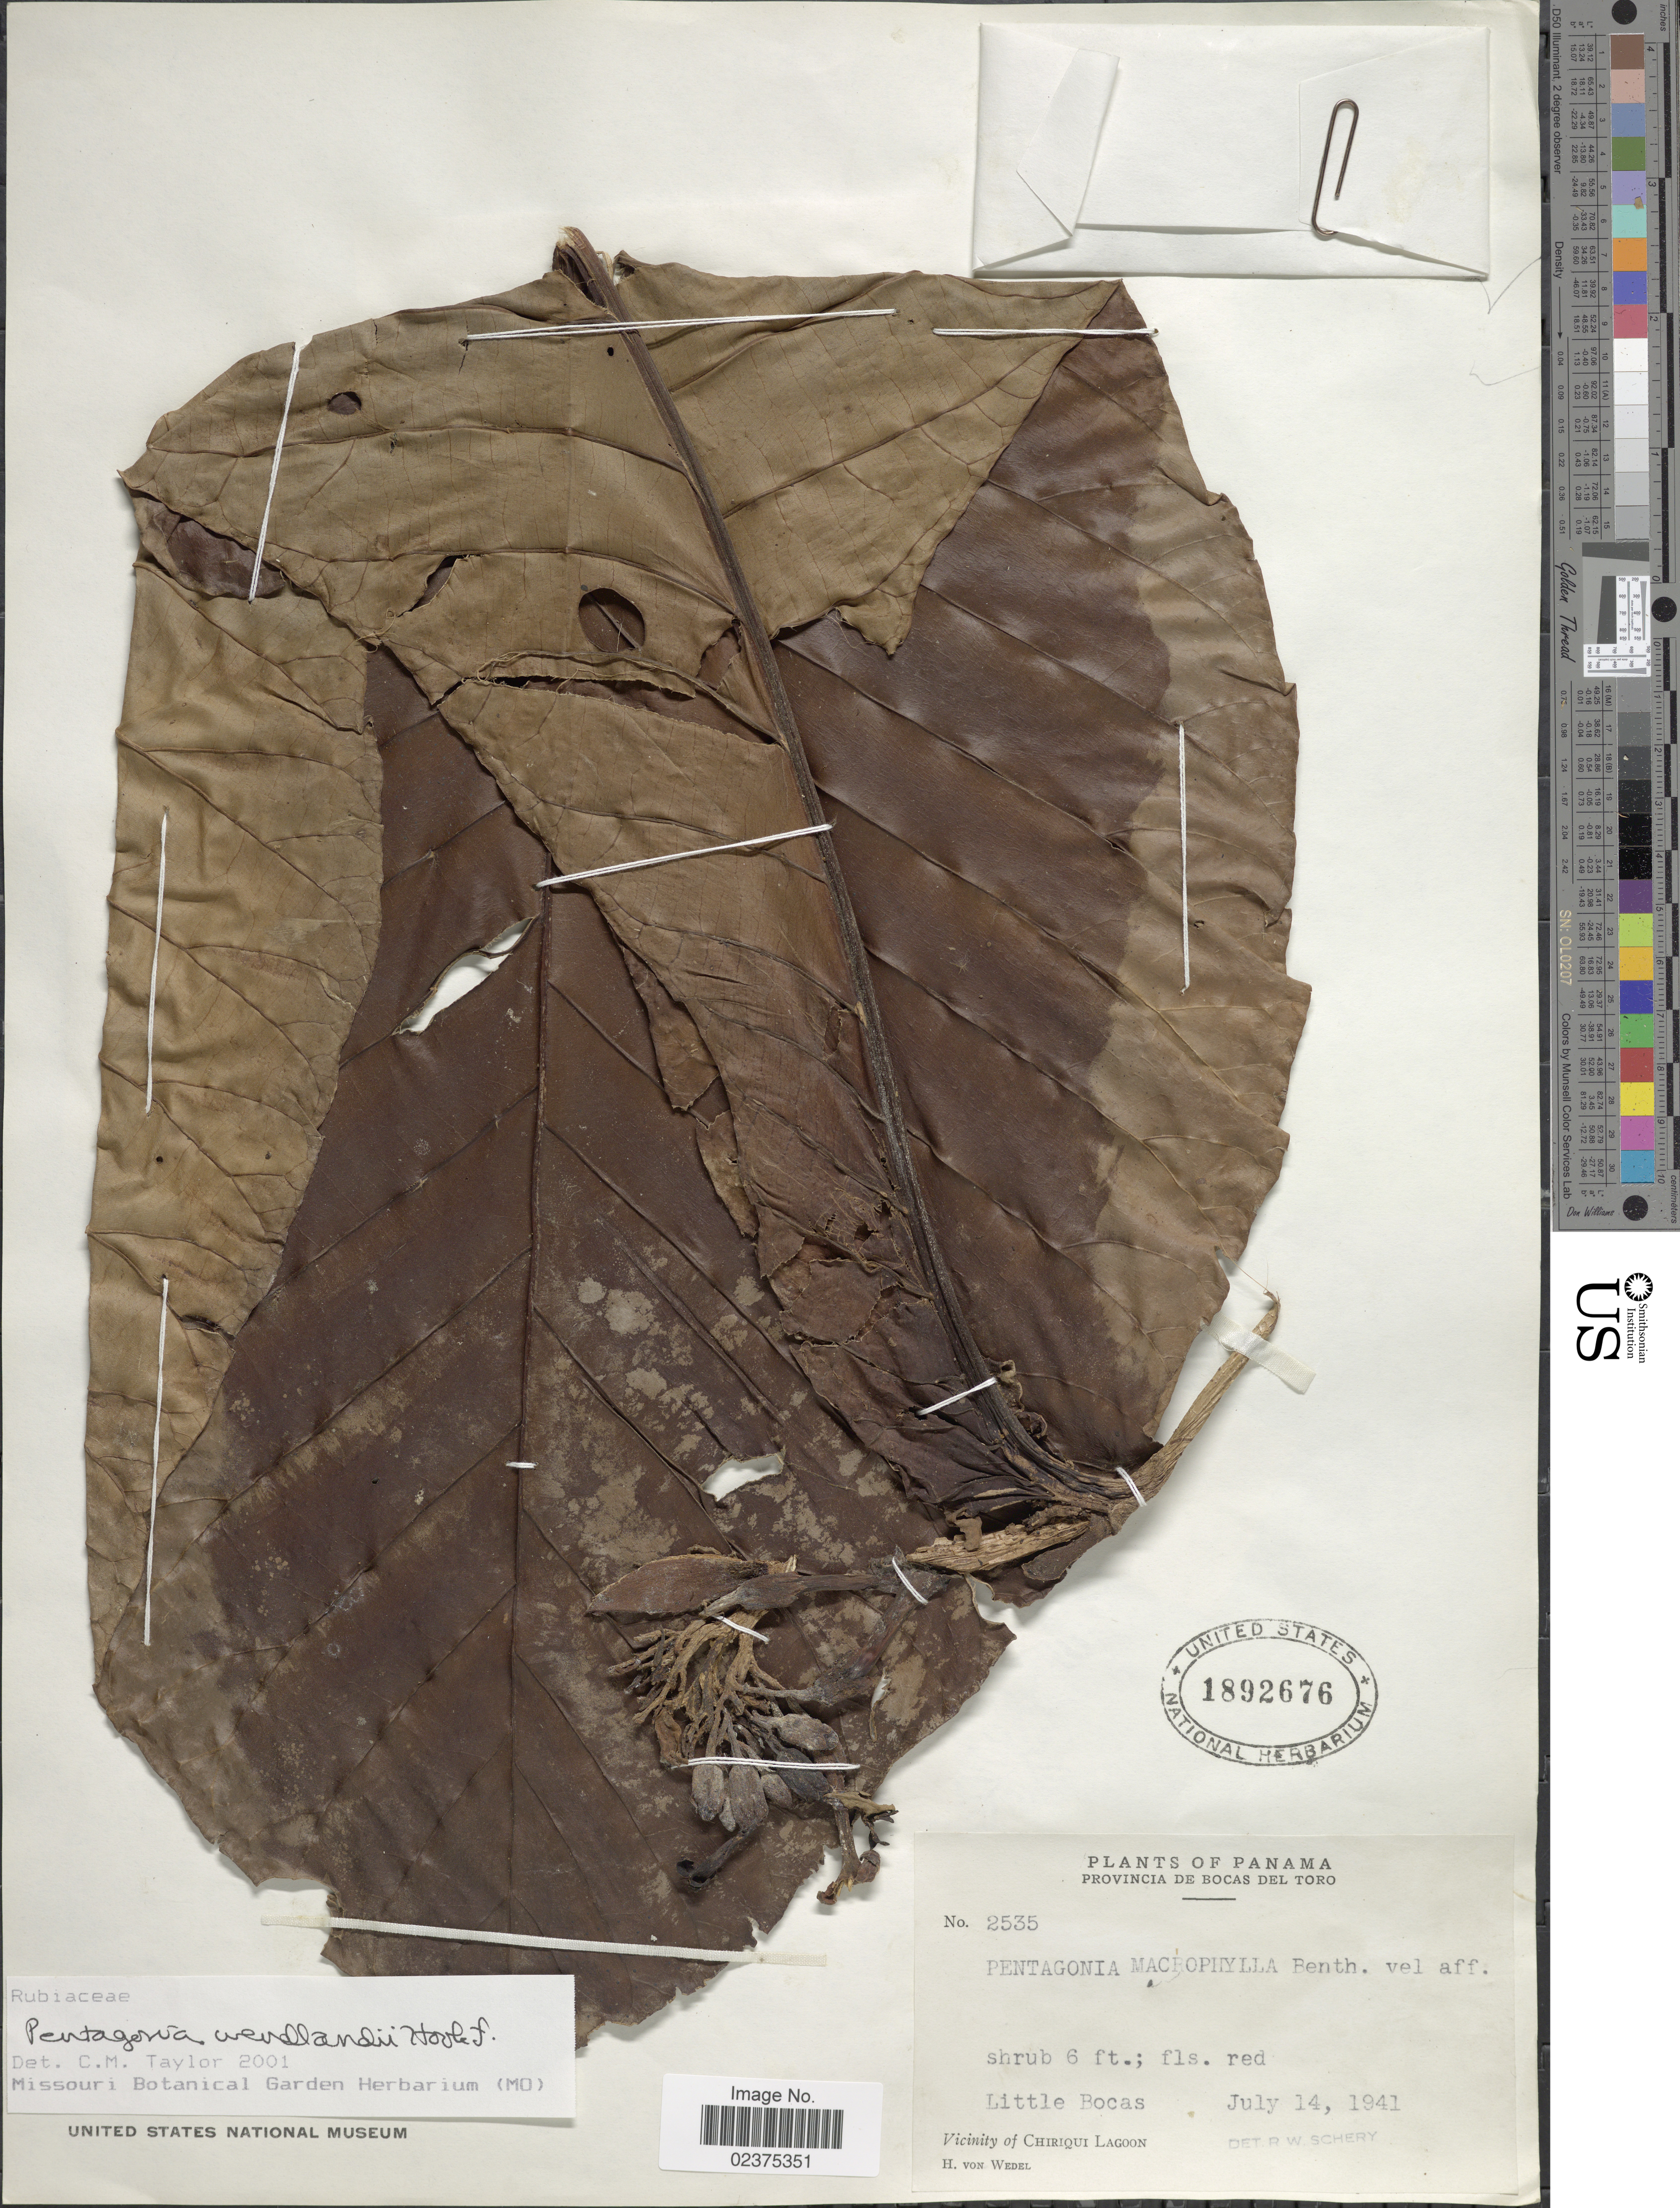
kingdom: Plantae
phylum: Tracheophyta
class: Magnoliopsida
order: Gentianales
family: Rubiaceae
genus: Pentagonia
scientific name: Pentagonia wendlandii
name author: Hook. f.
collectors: H. von Wedel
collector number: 2535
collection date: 1941-07-14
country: Panama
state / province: Bocas del Toro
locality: Little Bocas, Vicinity of Chiriqui Lagoon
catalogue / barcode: US 1892676